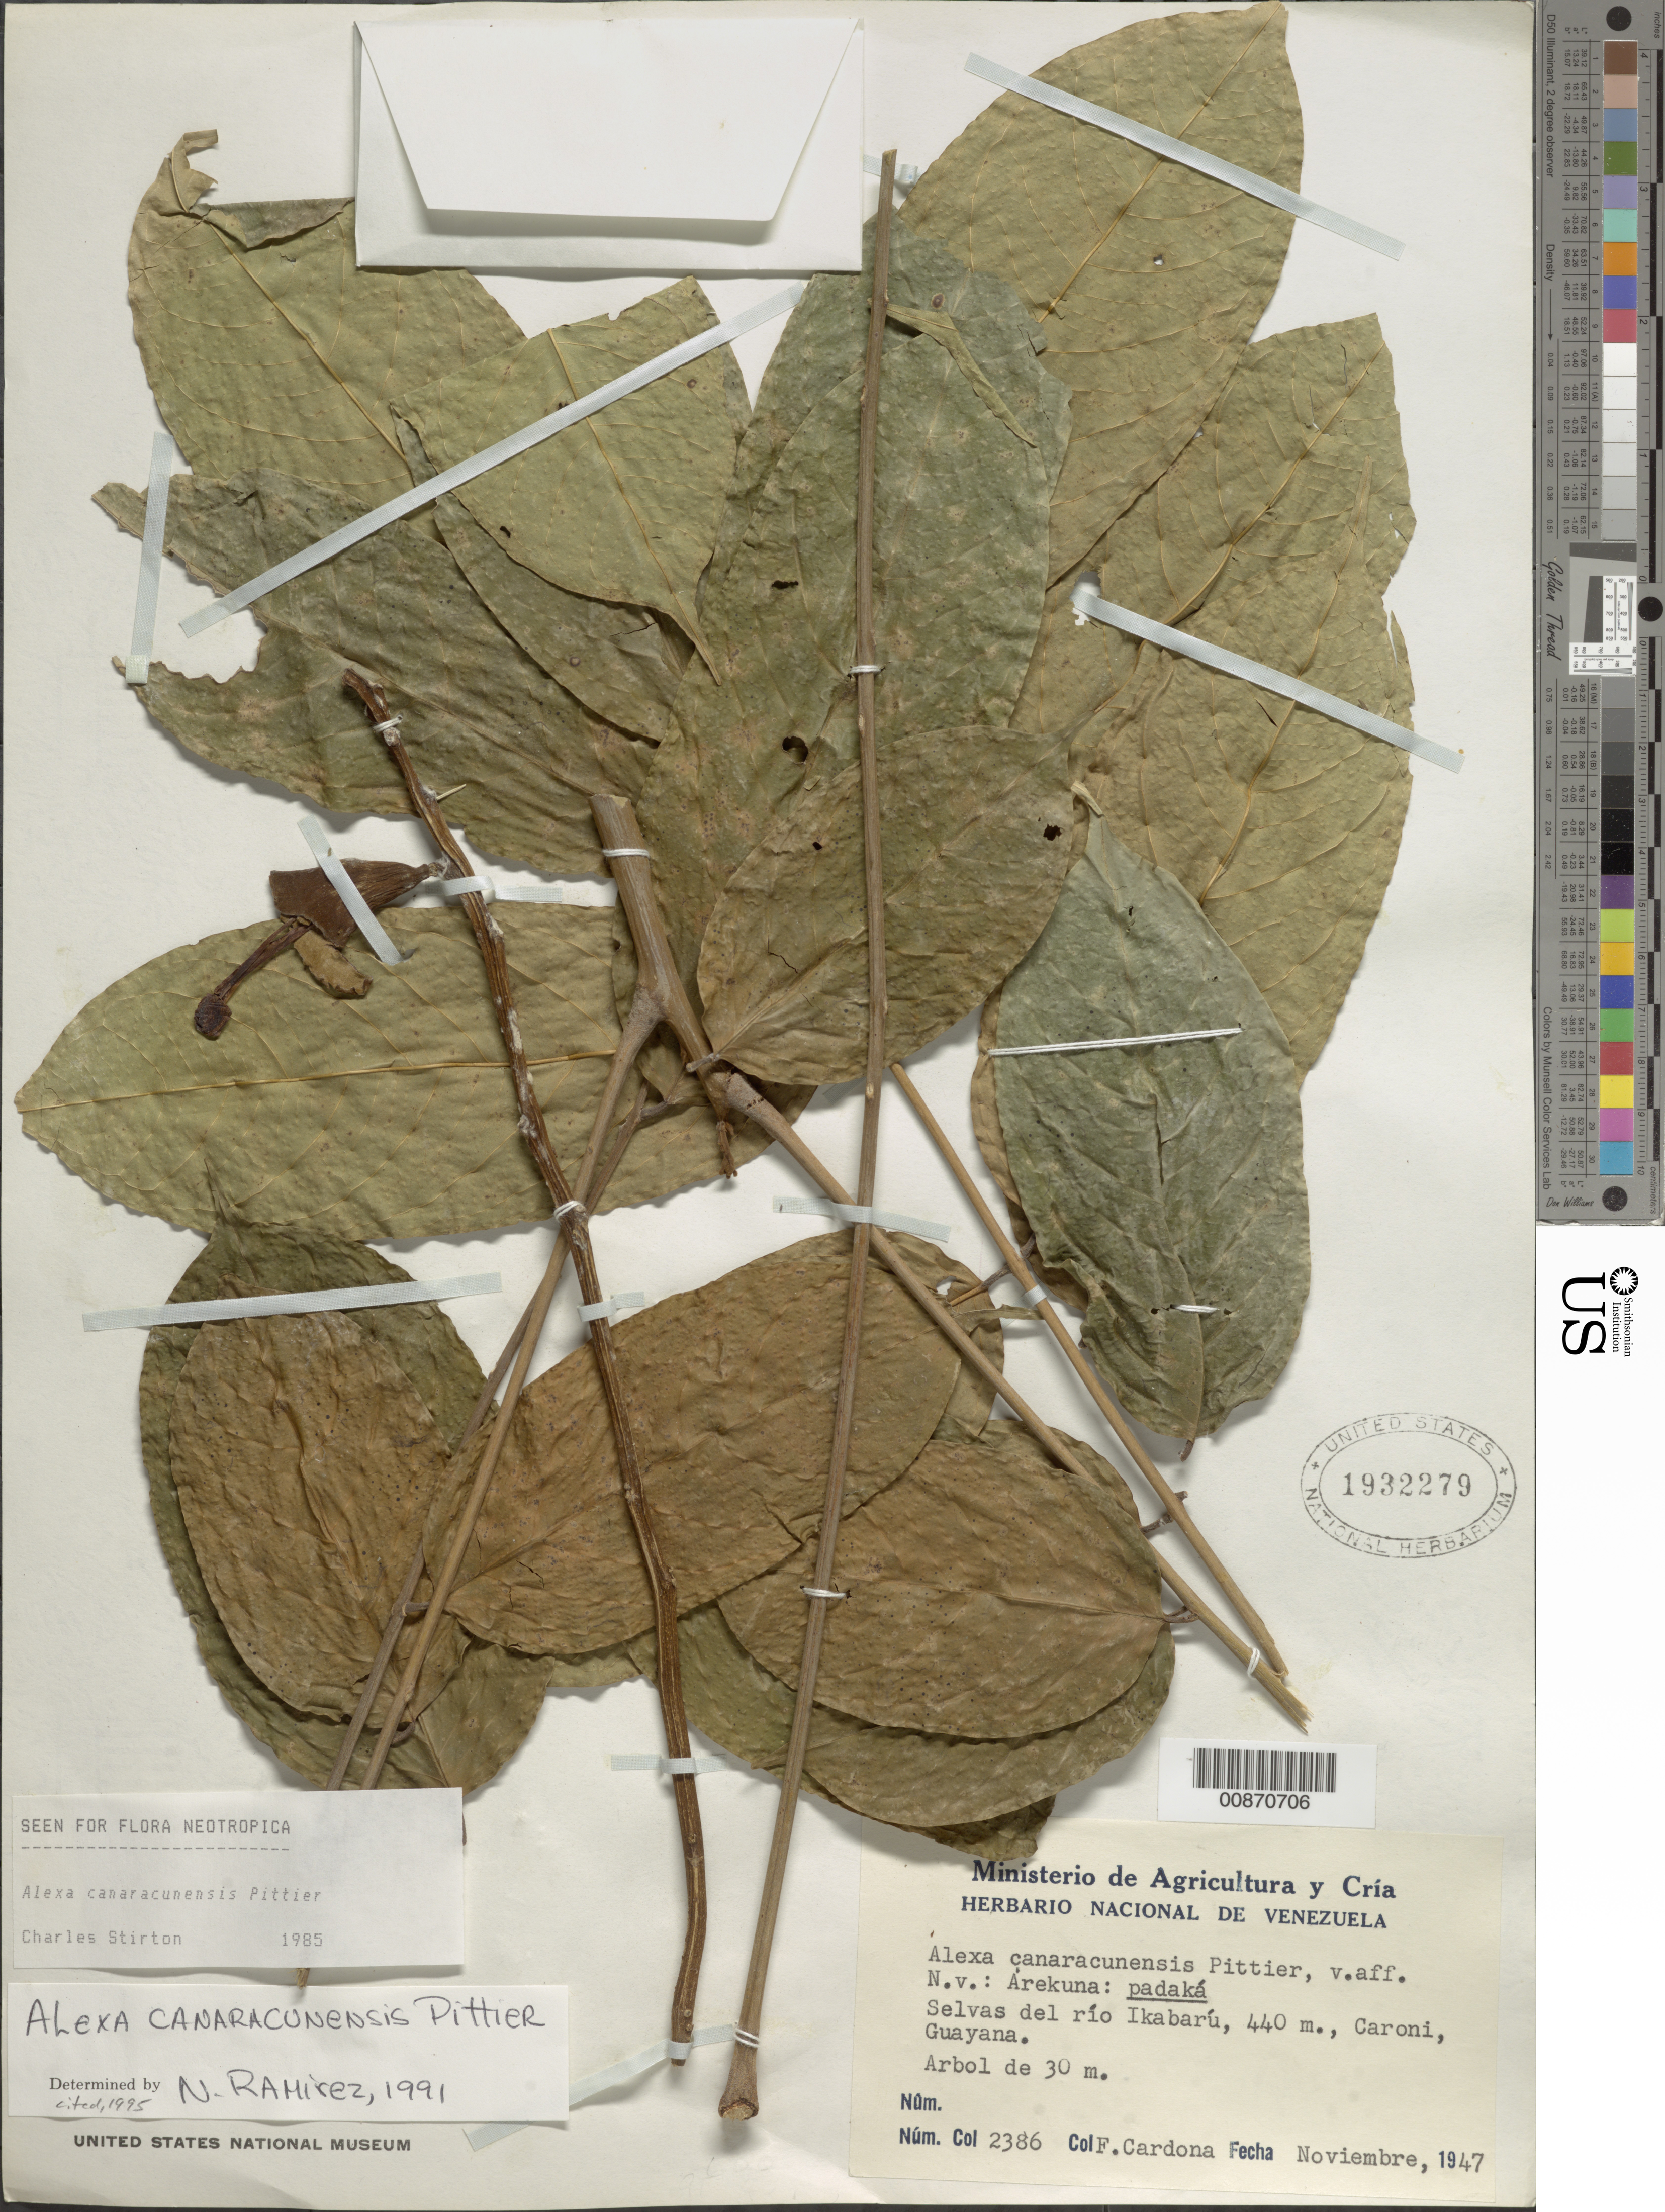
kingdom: Plantae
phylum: Tracheophyta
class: Magnoliopsida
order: Fabales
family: Fabaceae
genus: Alexa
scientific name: Alexa canaracunensis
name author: Pittier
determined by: Ramírez, N.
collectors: F. Cardona Puig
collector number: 2586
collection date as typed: Nov-47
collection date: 1947-11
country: Venezuela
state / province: Bolívar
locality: Río Ikabarú, Caroní (Guayana)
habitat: Selvas del rio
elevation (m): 440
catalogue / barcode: US 1932279